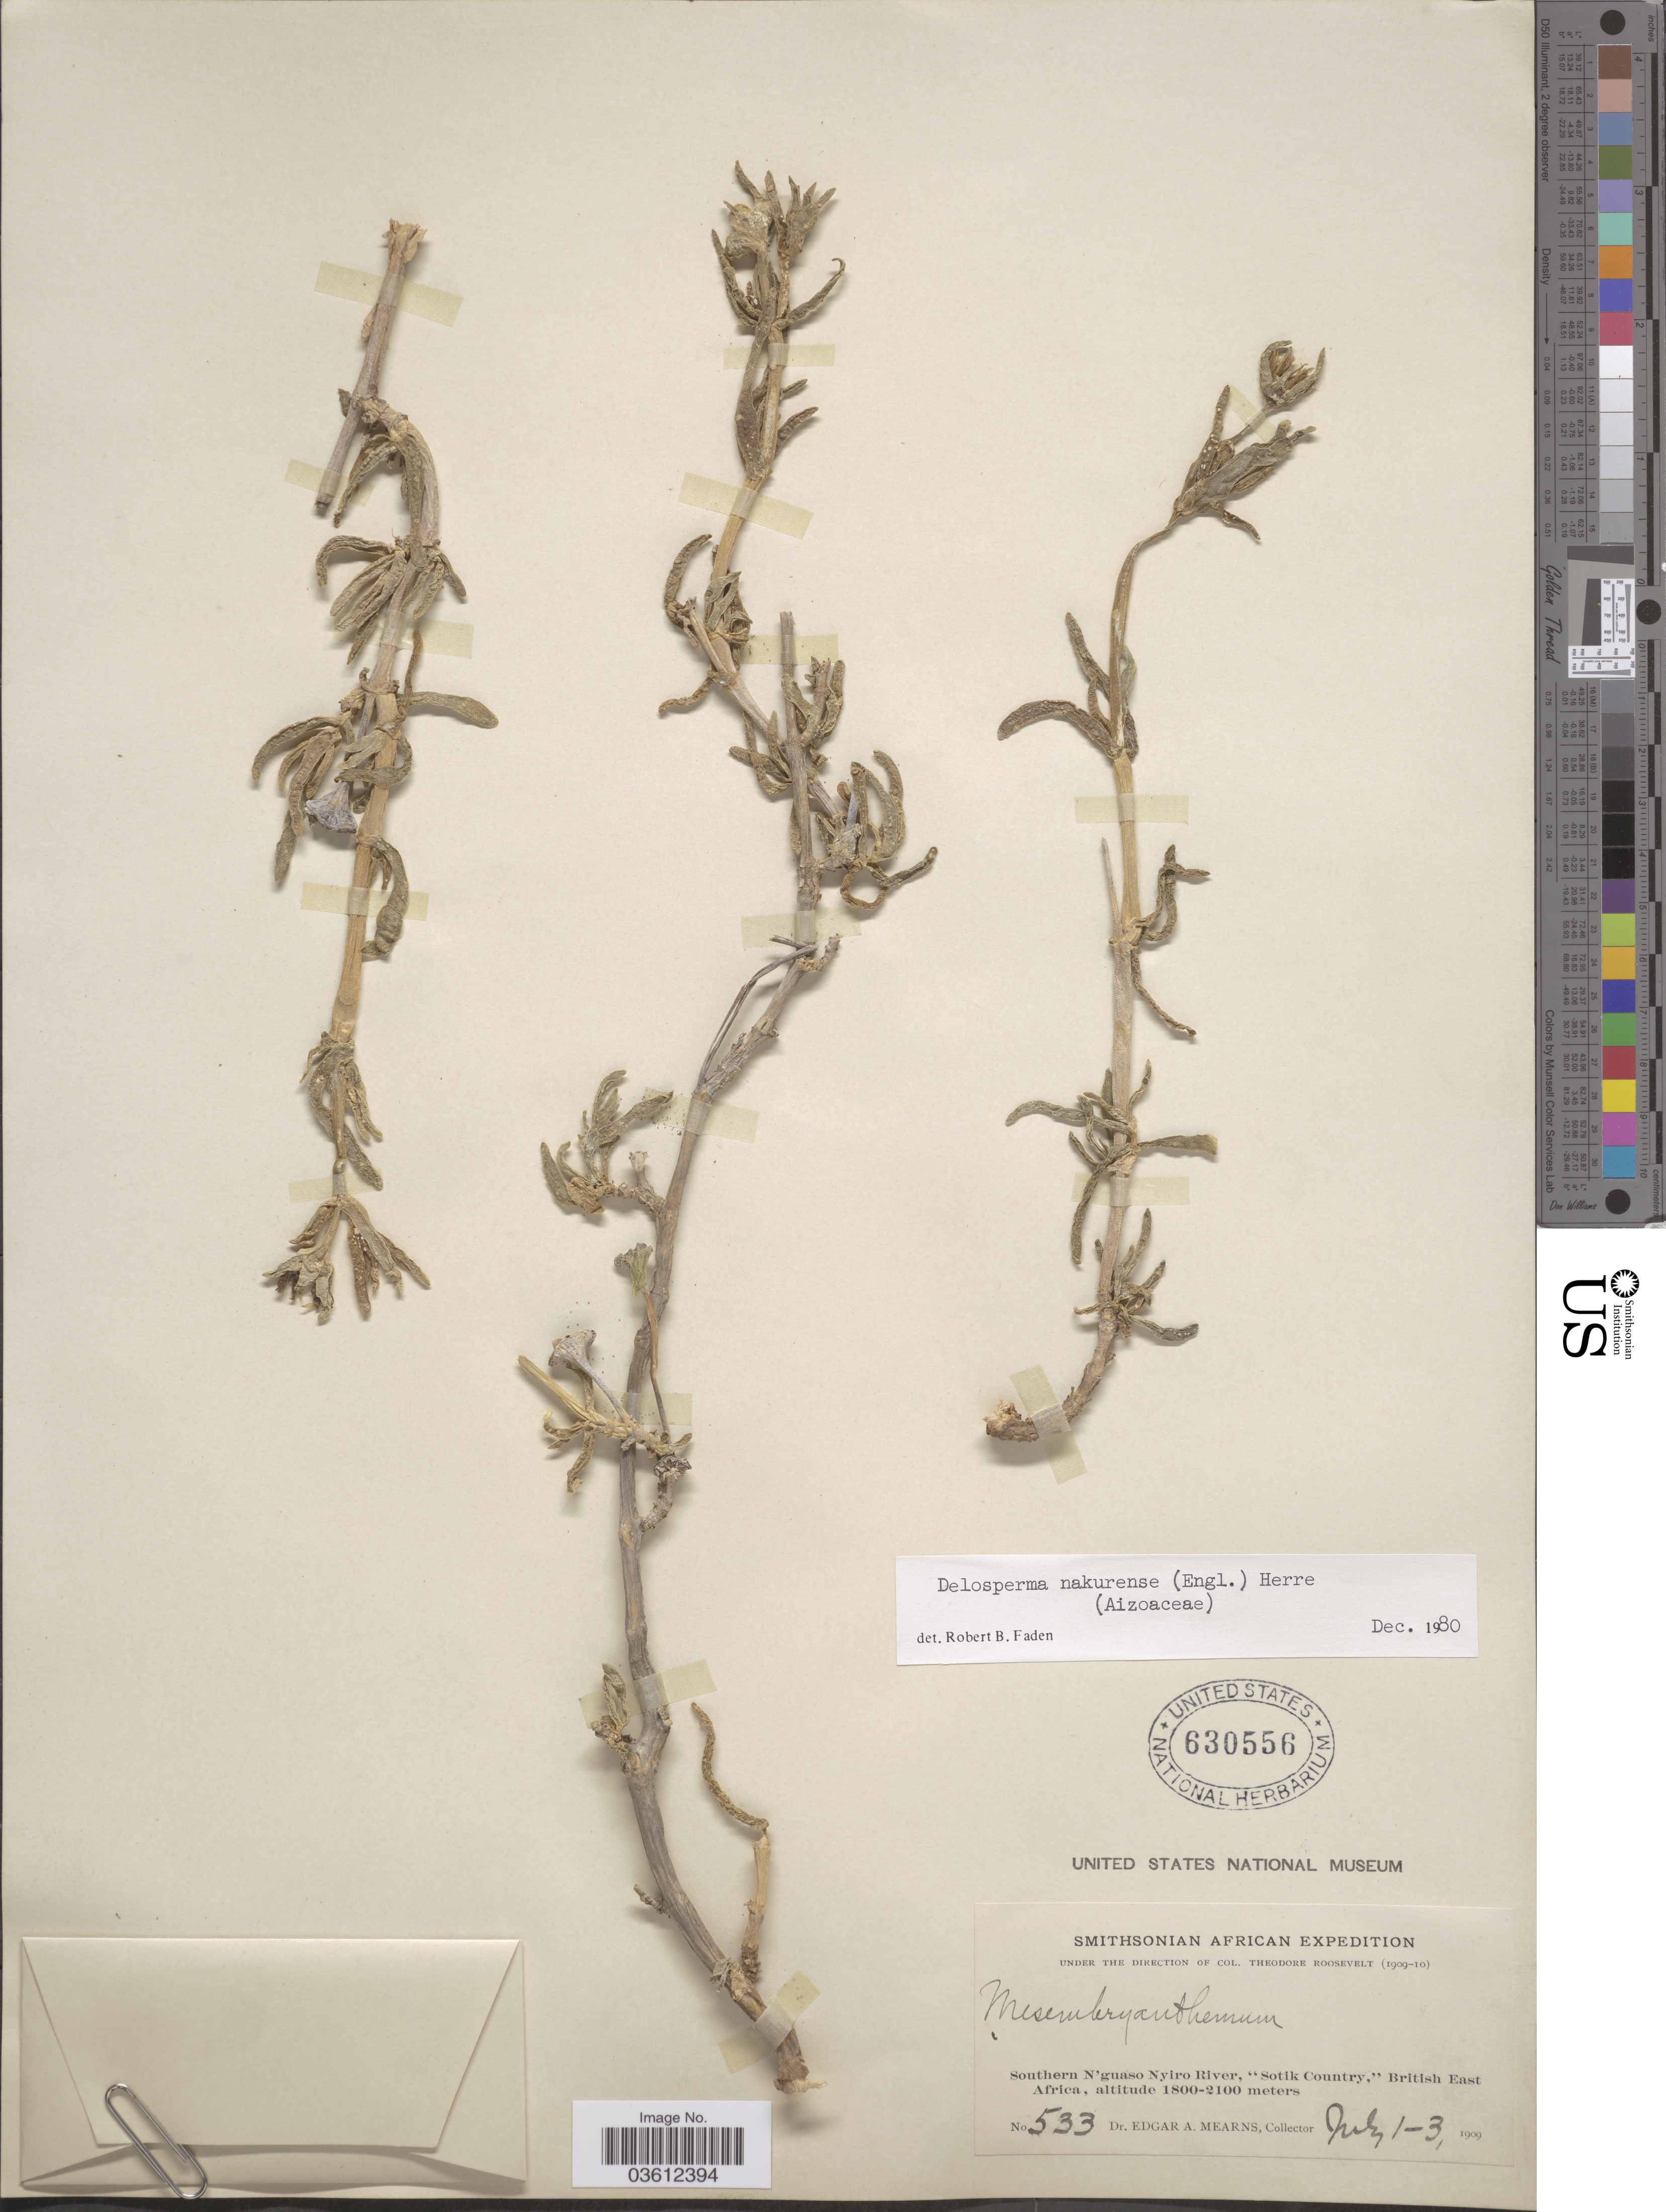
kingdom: Plantae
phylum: Tracheophyta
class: Magnoliopsida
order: Caryophyllales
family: Aizoaceae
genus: Delosperma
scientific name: Delosperma nakurense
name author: (Engl.) Herre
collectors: E. A. Mearns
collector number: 533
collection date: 1909-07-01/1909-07-03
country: Kenya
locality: Southern N'guaso Nyiro River, "Sotik Country," British East Africa.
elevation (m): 1800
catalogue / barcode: US 630556